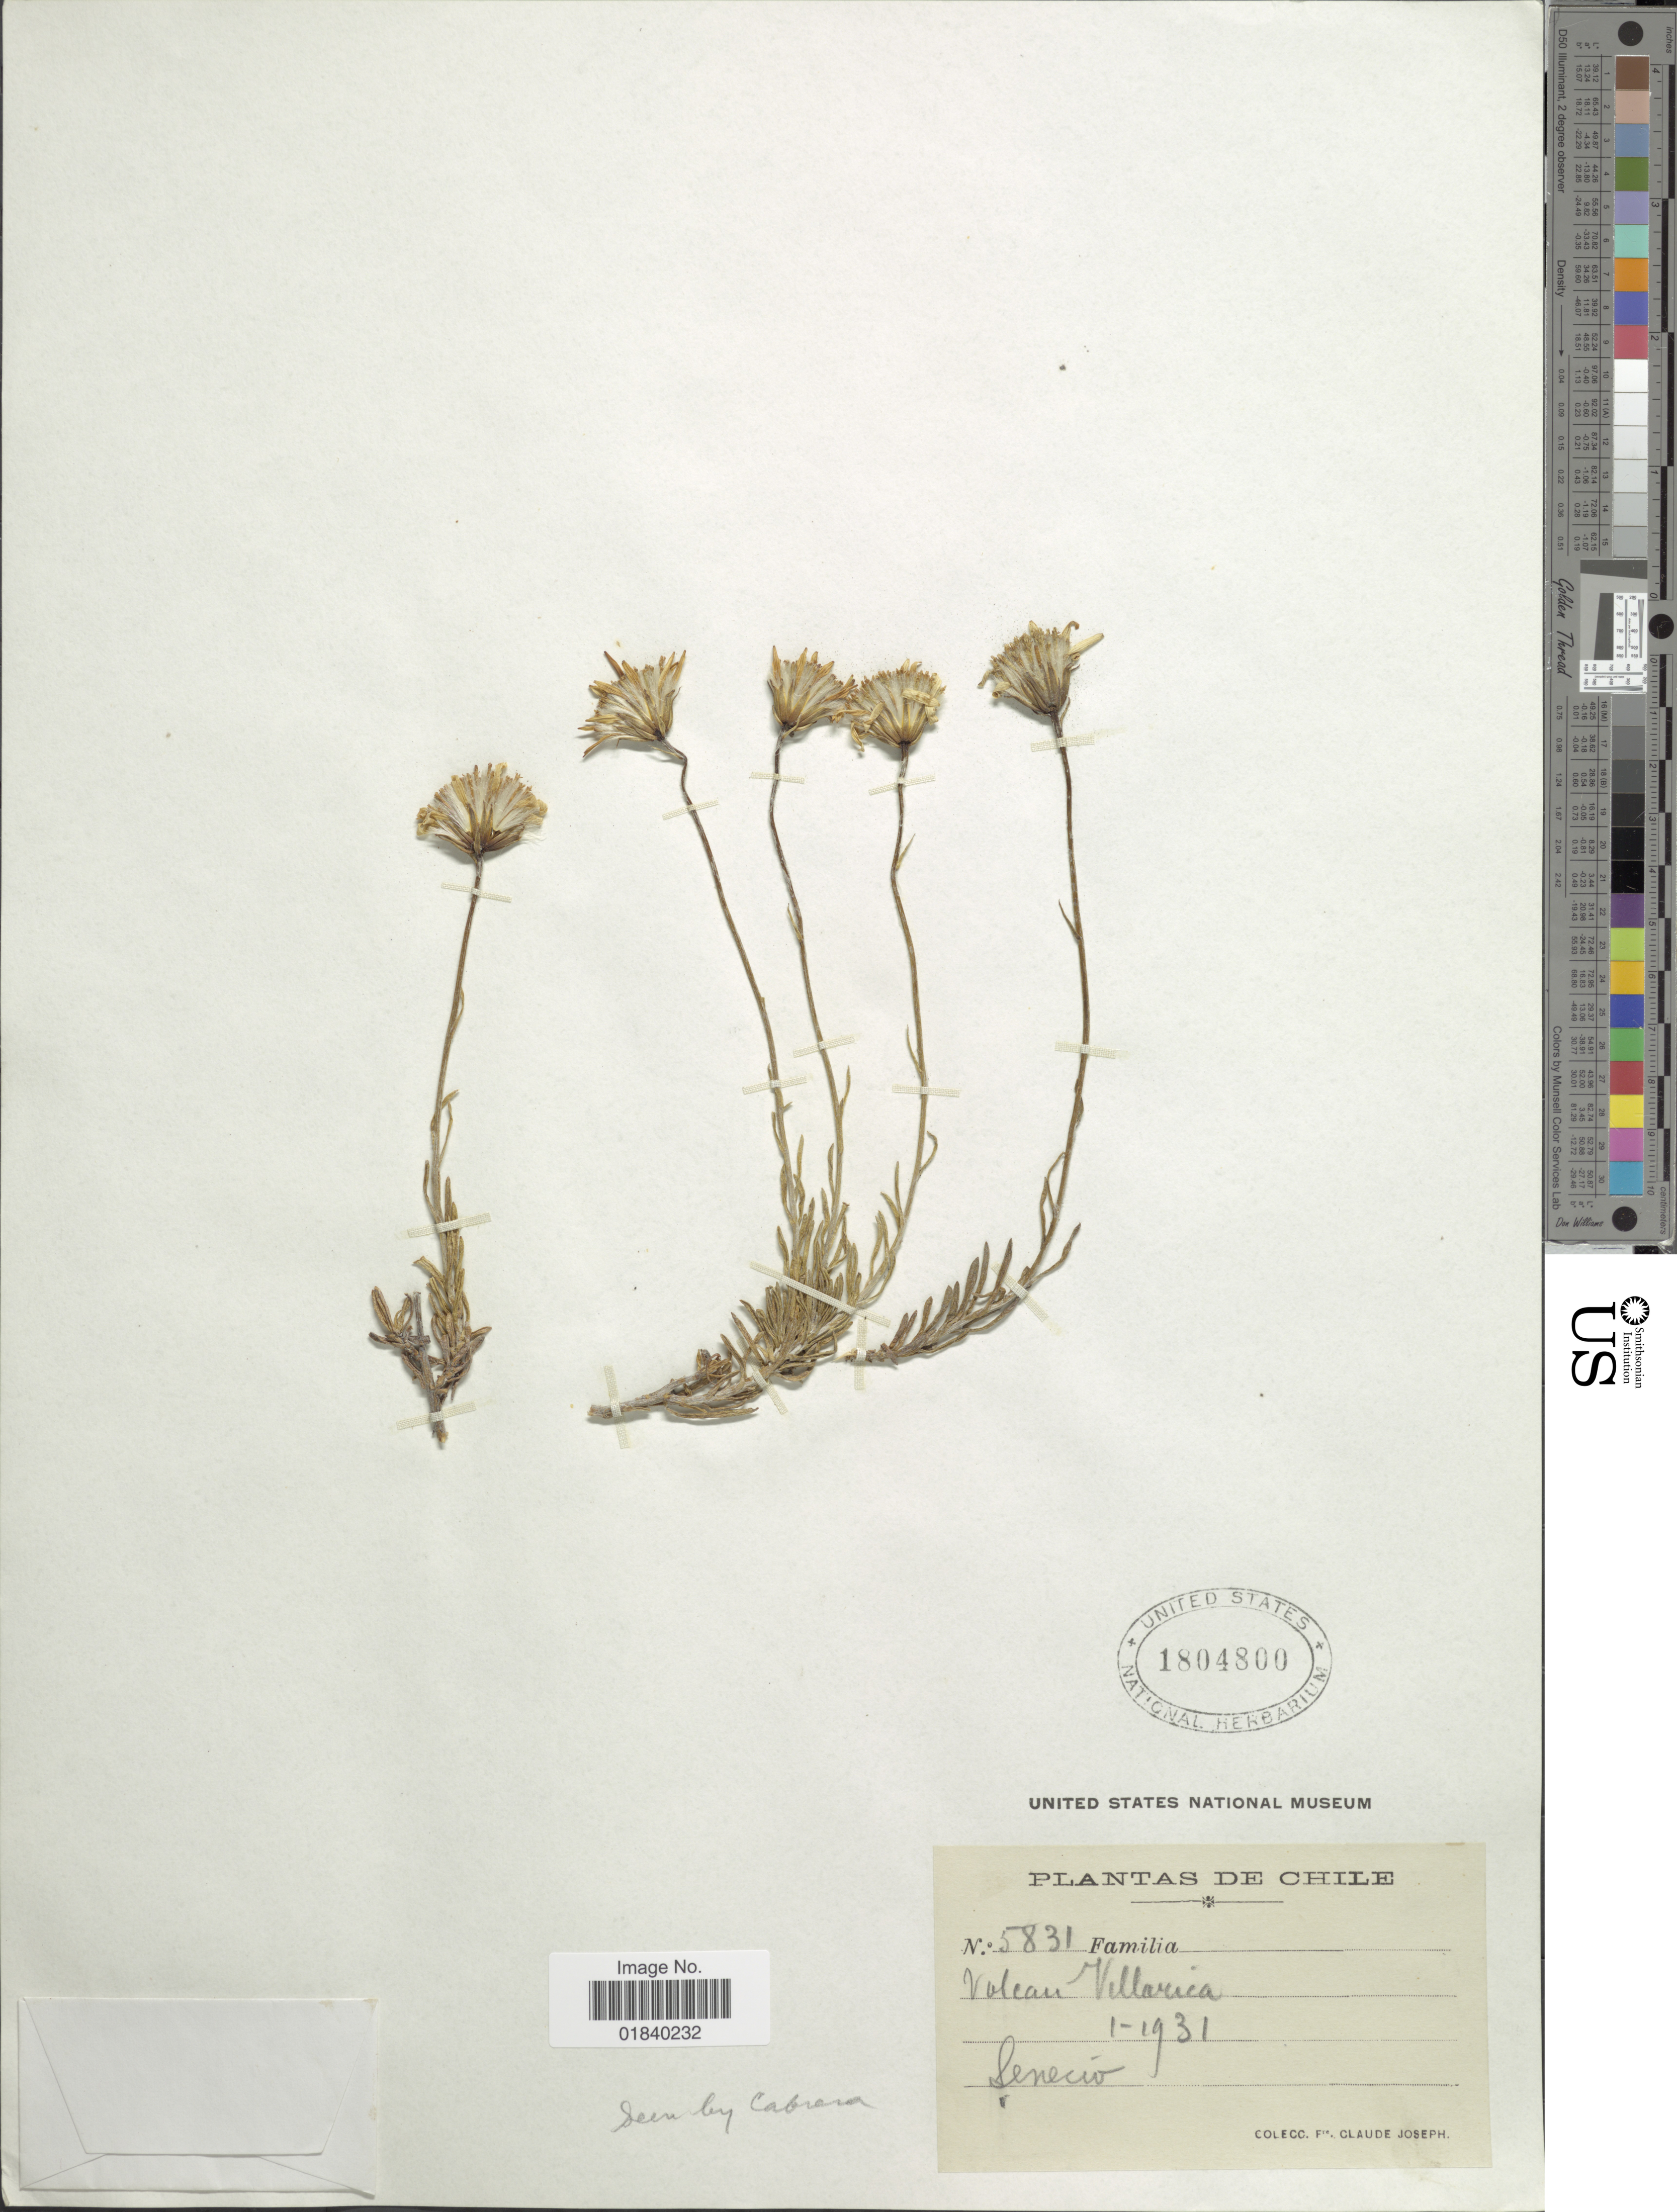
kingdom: Plantae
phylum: Tracheophyta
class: Magnoliopsida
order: Asterales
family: Asteraceae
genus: Senecio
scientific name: Senecio sp.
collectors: Bro. Claude-Joseph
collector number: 5831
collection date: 1931-01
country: Chile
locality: Volcan Villarica.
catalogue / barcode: US 1804800